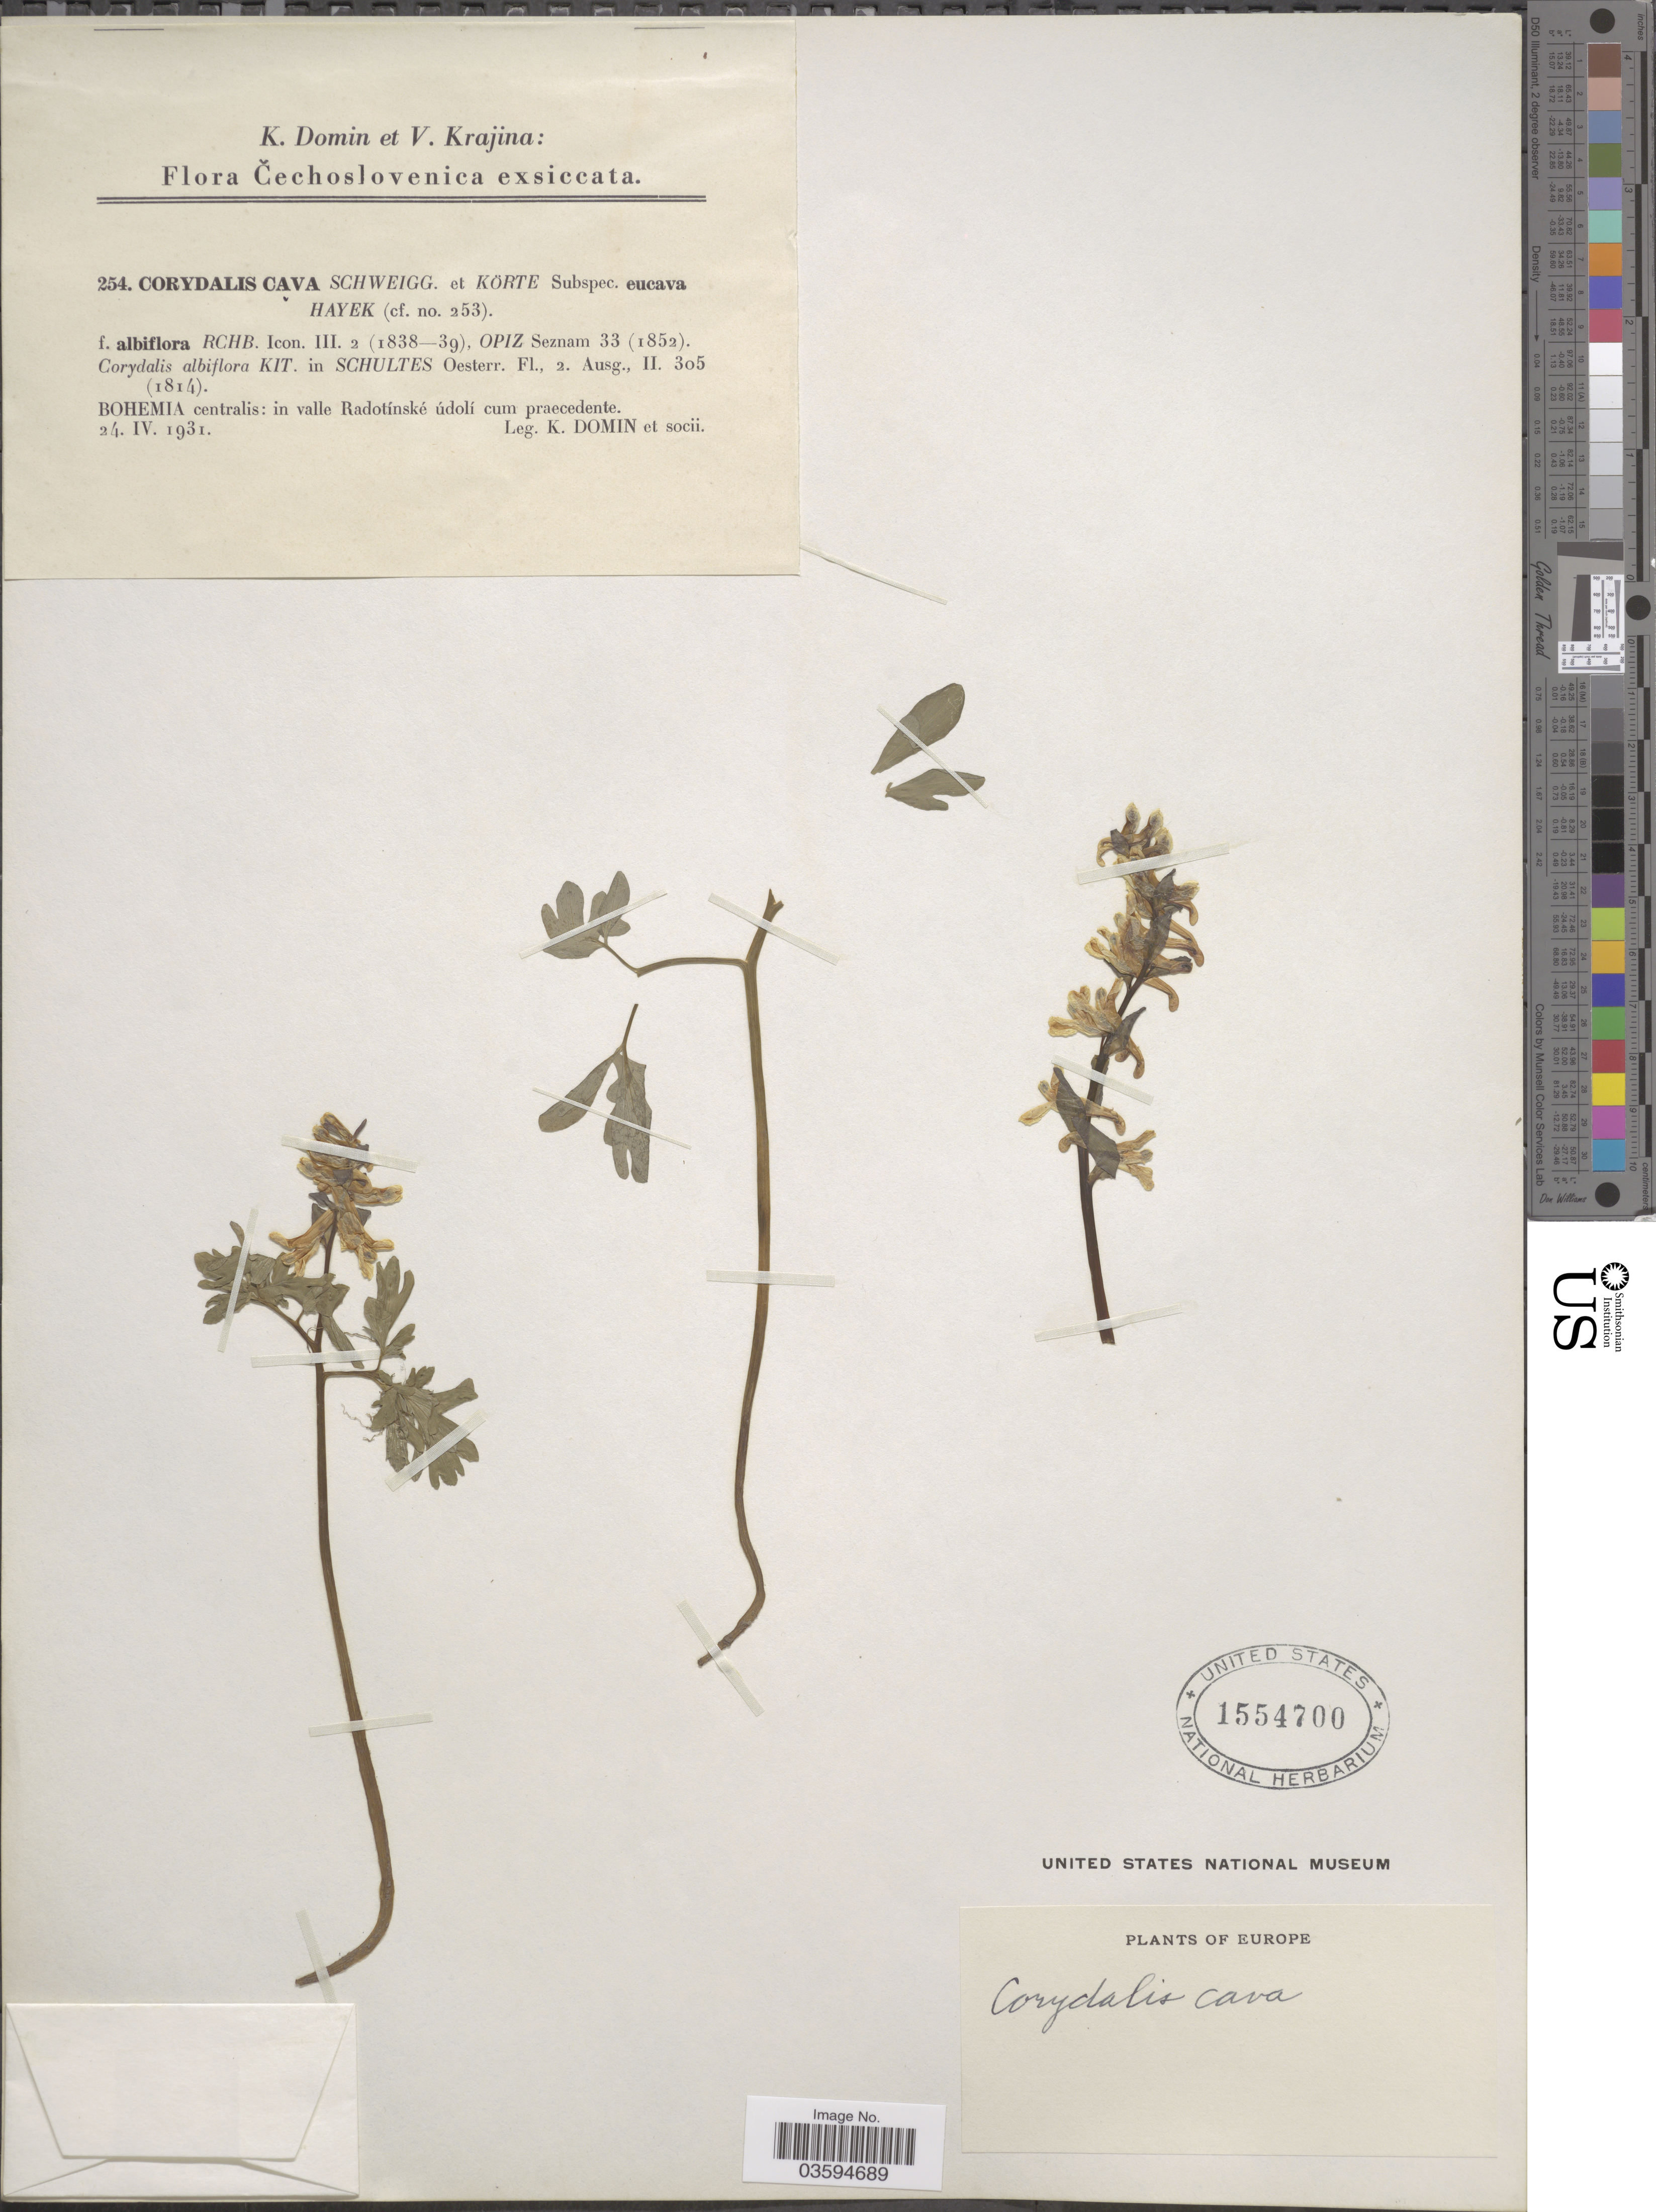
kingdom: Plantae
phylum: Tracheophyta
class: Magnoliopsida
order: Ranunculales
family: Papaveraceae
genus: Corydalis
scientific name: Corydalis cava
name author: Schweigger & Körte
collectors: K. Domin & Socii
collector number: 254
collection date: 1931-04-24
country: Czechia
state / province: Central Bohemian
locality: Čechoslovenica. Bohemia centralis: in valle Radotínské údolí cum praecedente.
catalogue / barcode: US 1554700